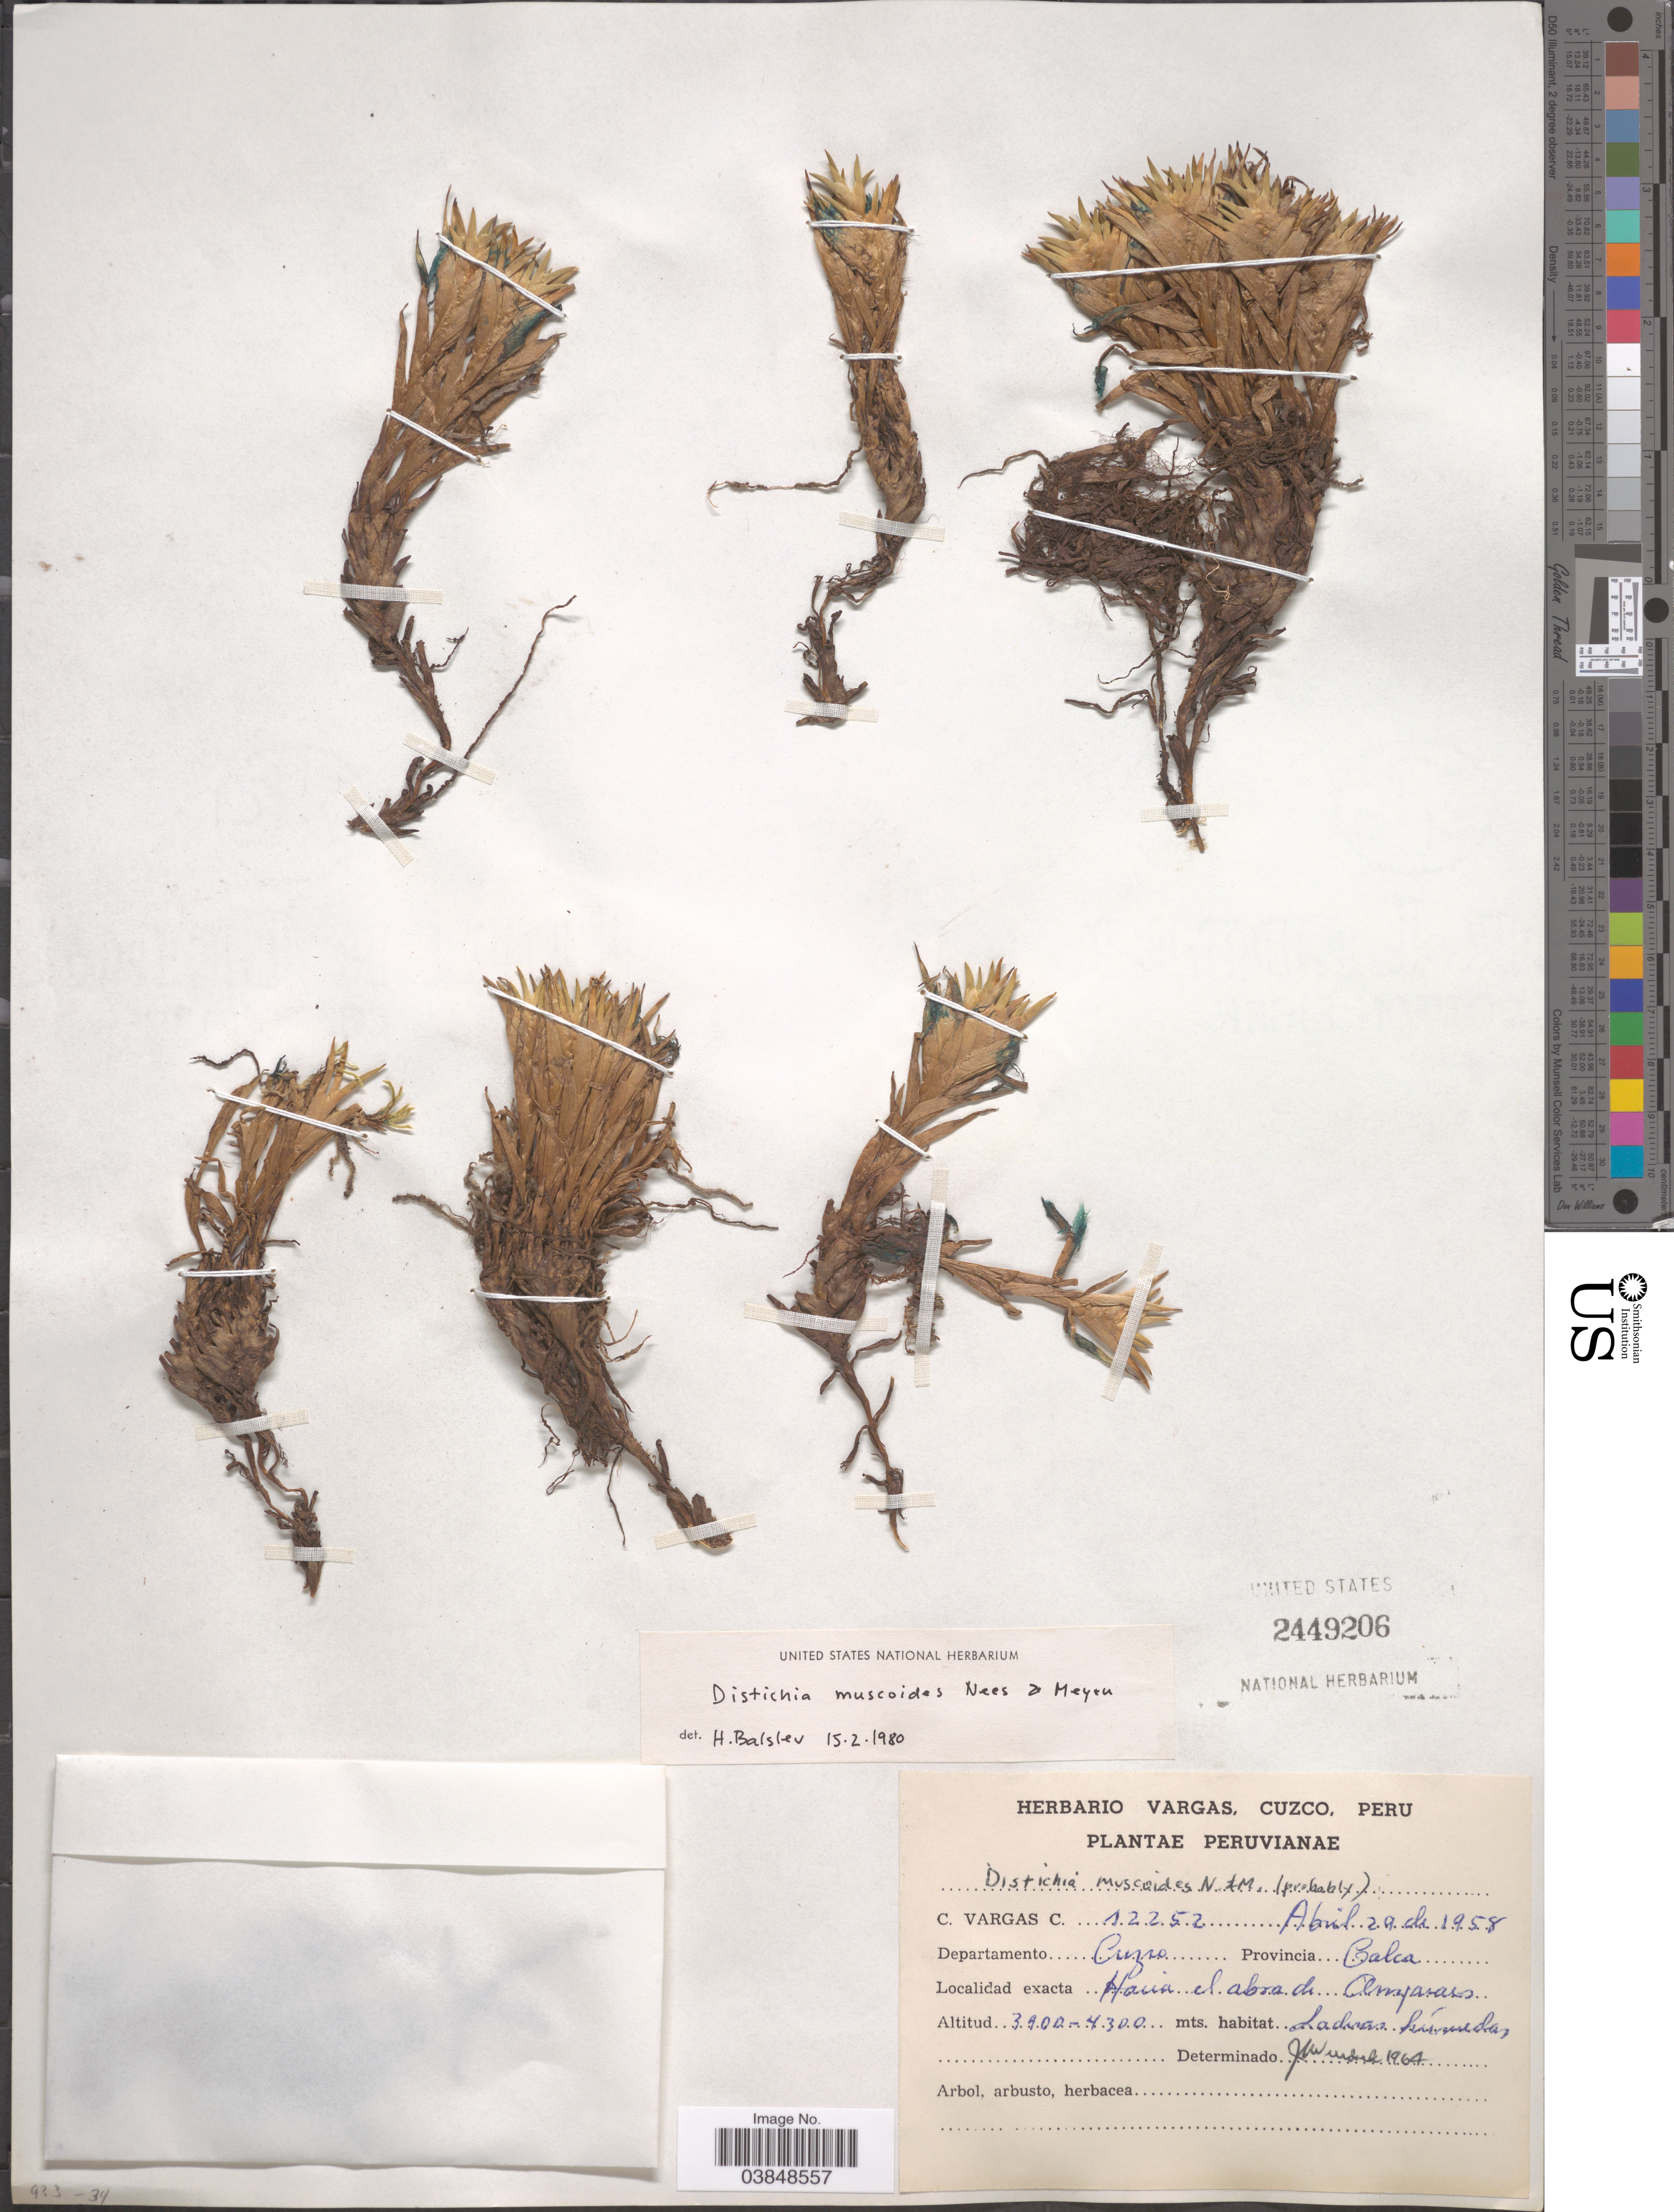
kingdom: Plantae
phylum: Tracheophyta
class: Liliopsida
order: Poales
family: Juncaceae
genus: Distichia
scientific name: Distichia muscoides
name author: Nees & Meyen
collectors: C. Vargas Calderón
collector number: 12252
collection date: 1958-04-29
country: Peru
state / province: Cusco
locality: Departamento Cuzco. Provincia Calca. Hacia el abra de Amparaes.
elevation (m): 3900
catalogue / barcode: US 2449206